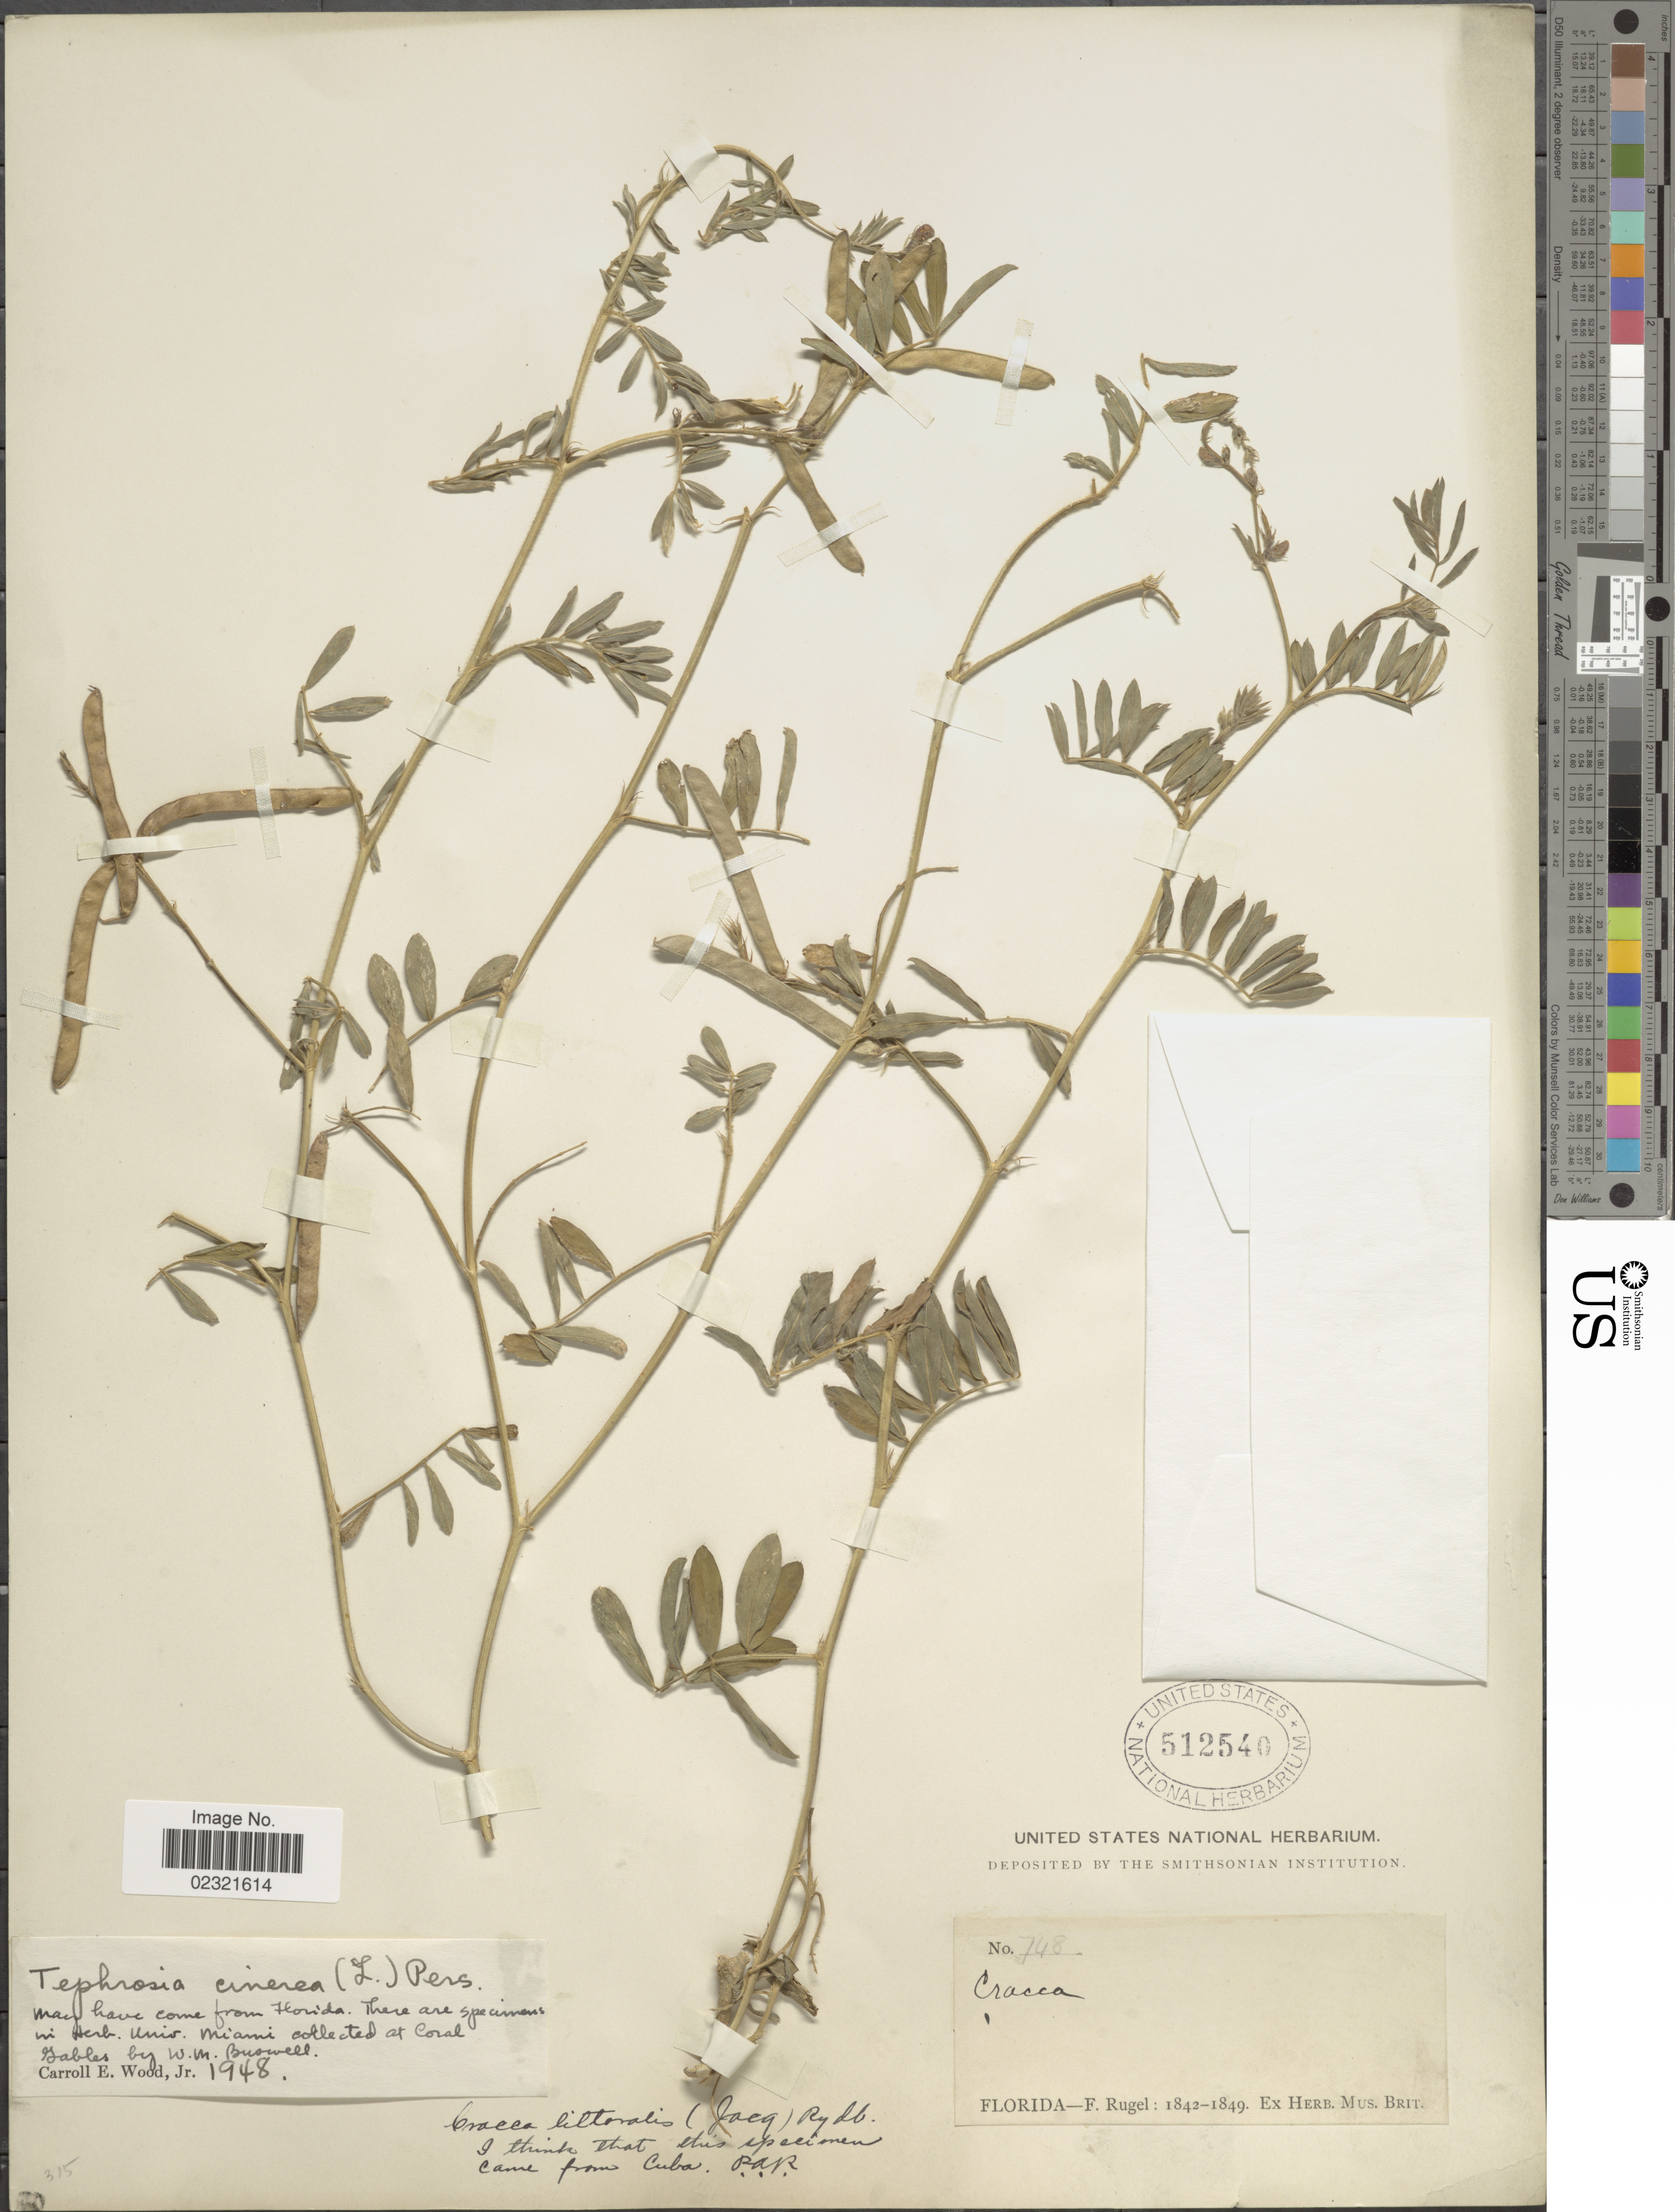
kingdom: Plantae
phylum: Tracheophyta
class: Magnoliopsida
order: Fabales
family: Fabaceae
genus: Tephrosia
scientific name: Tephrosia cinerea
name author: (L.) Pers.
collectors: F. Rugel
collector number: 748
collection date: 1842/1849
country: United States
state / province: Florida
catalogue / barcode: US 512540